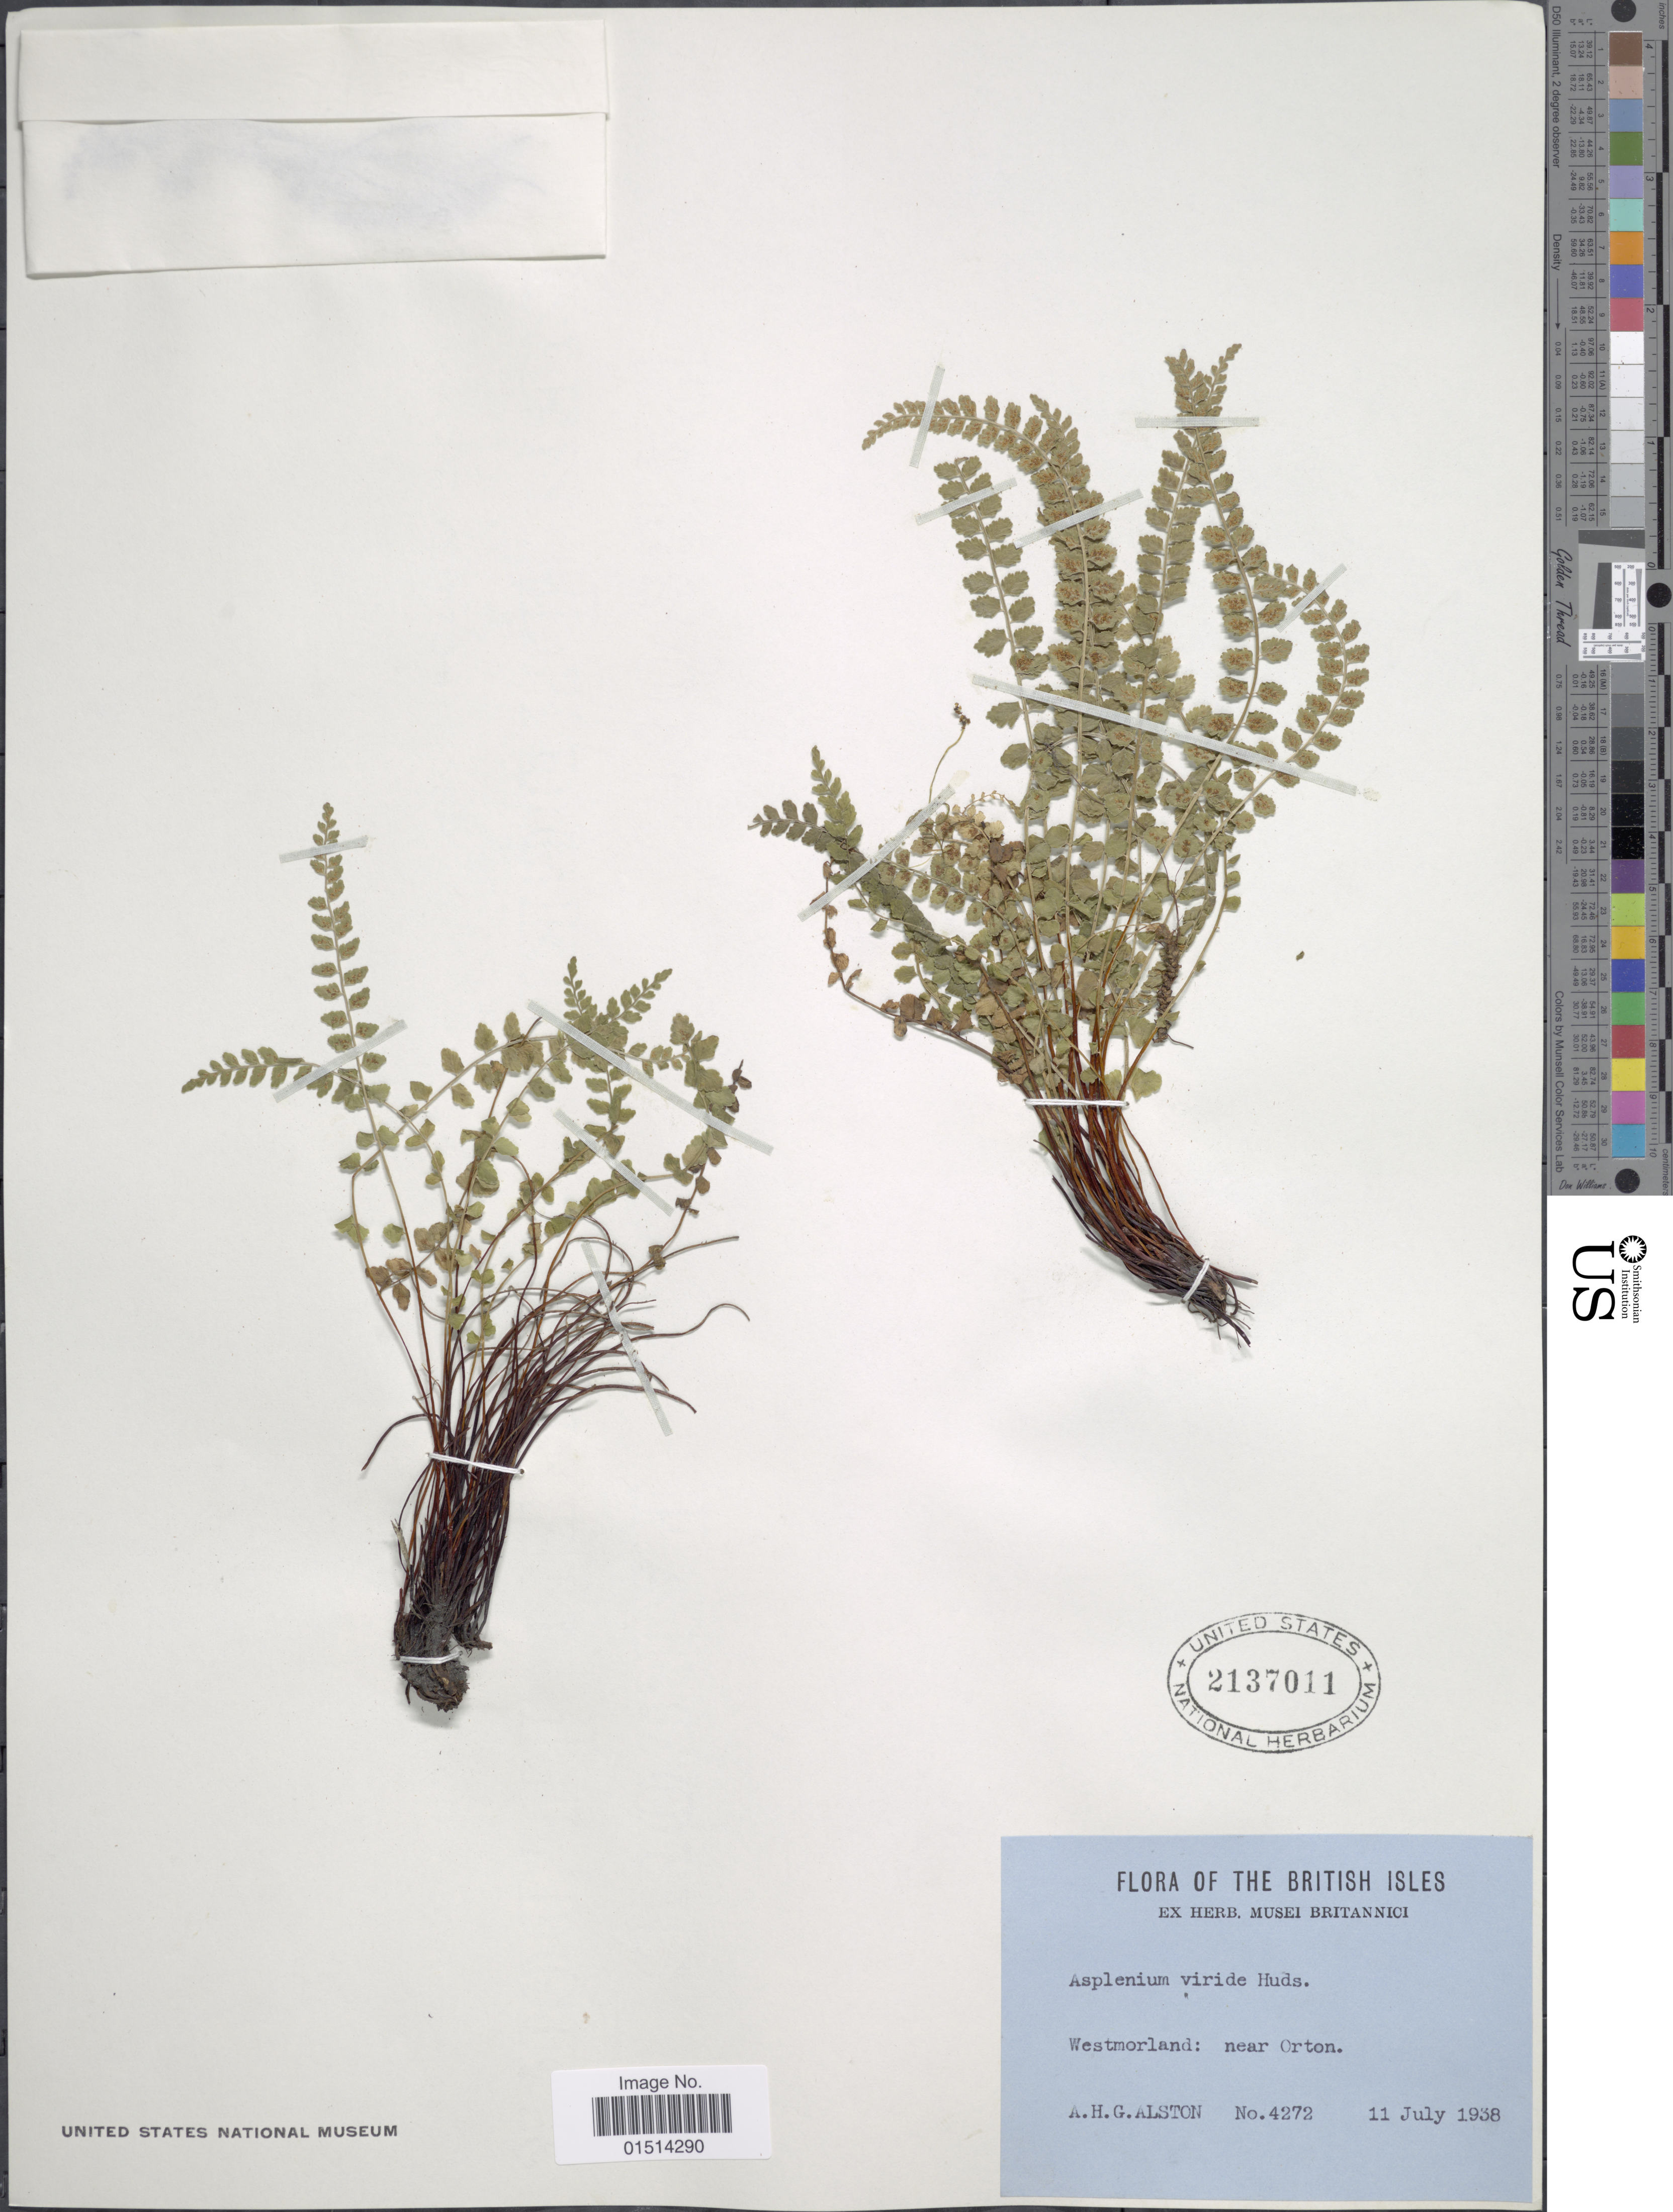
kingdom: Plantae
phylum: Tracheophyta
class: Polypodiopsida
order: Polypodiales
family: Aspleniaceae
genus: Asplenium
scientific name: Asplenium viride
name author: Huds.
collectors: A. H. Alston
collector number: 4272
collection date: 1938-07-11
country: United Kingdom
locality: British Isles, Westmorland: near Orton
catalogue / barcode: US 2137011